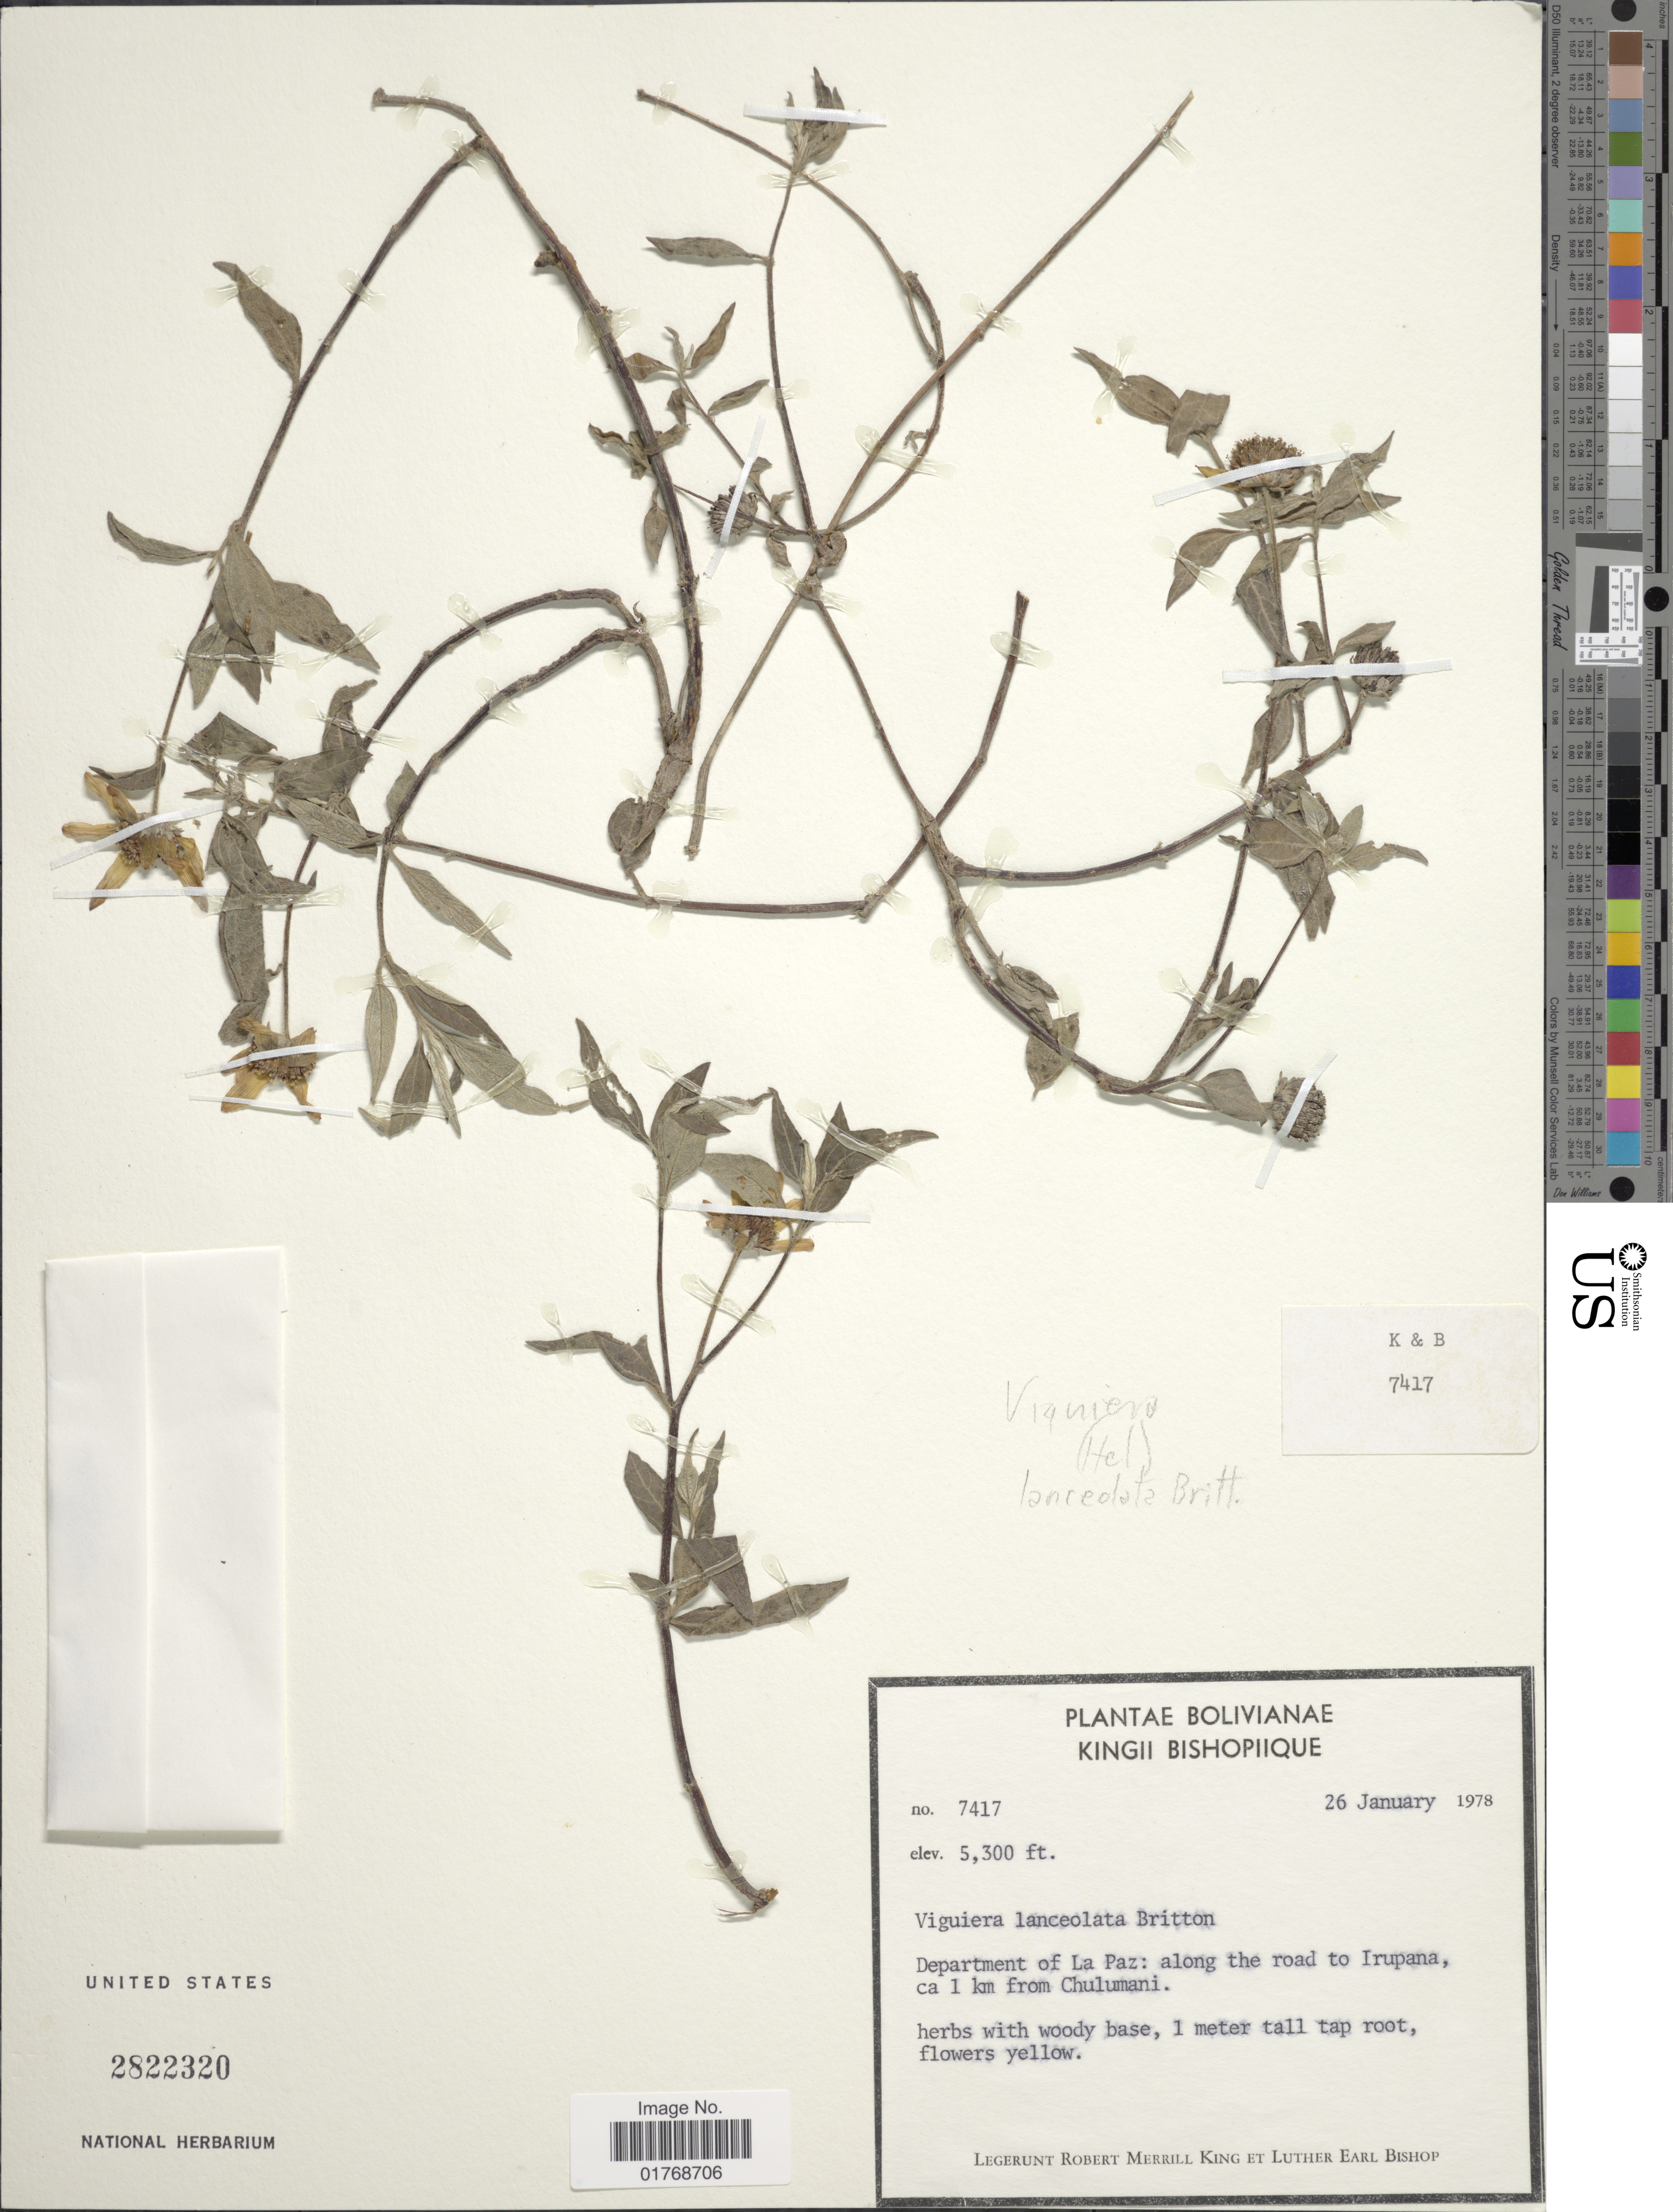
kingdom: Plantae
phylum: Tracheophyta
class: Magnoliopsida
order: Asterales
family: Asteraceae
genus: Viguiera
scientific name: Viguiera laciniata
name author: A. Gray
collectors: R. M. King & L. E. Bishop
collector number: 7417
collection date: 1978-01-26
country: Bolivia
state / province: La Paz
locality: Department of La Paz: along the road to Irupana, ca 1 km from Chulumani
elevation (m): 1615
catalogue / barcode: US 2822320